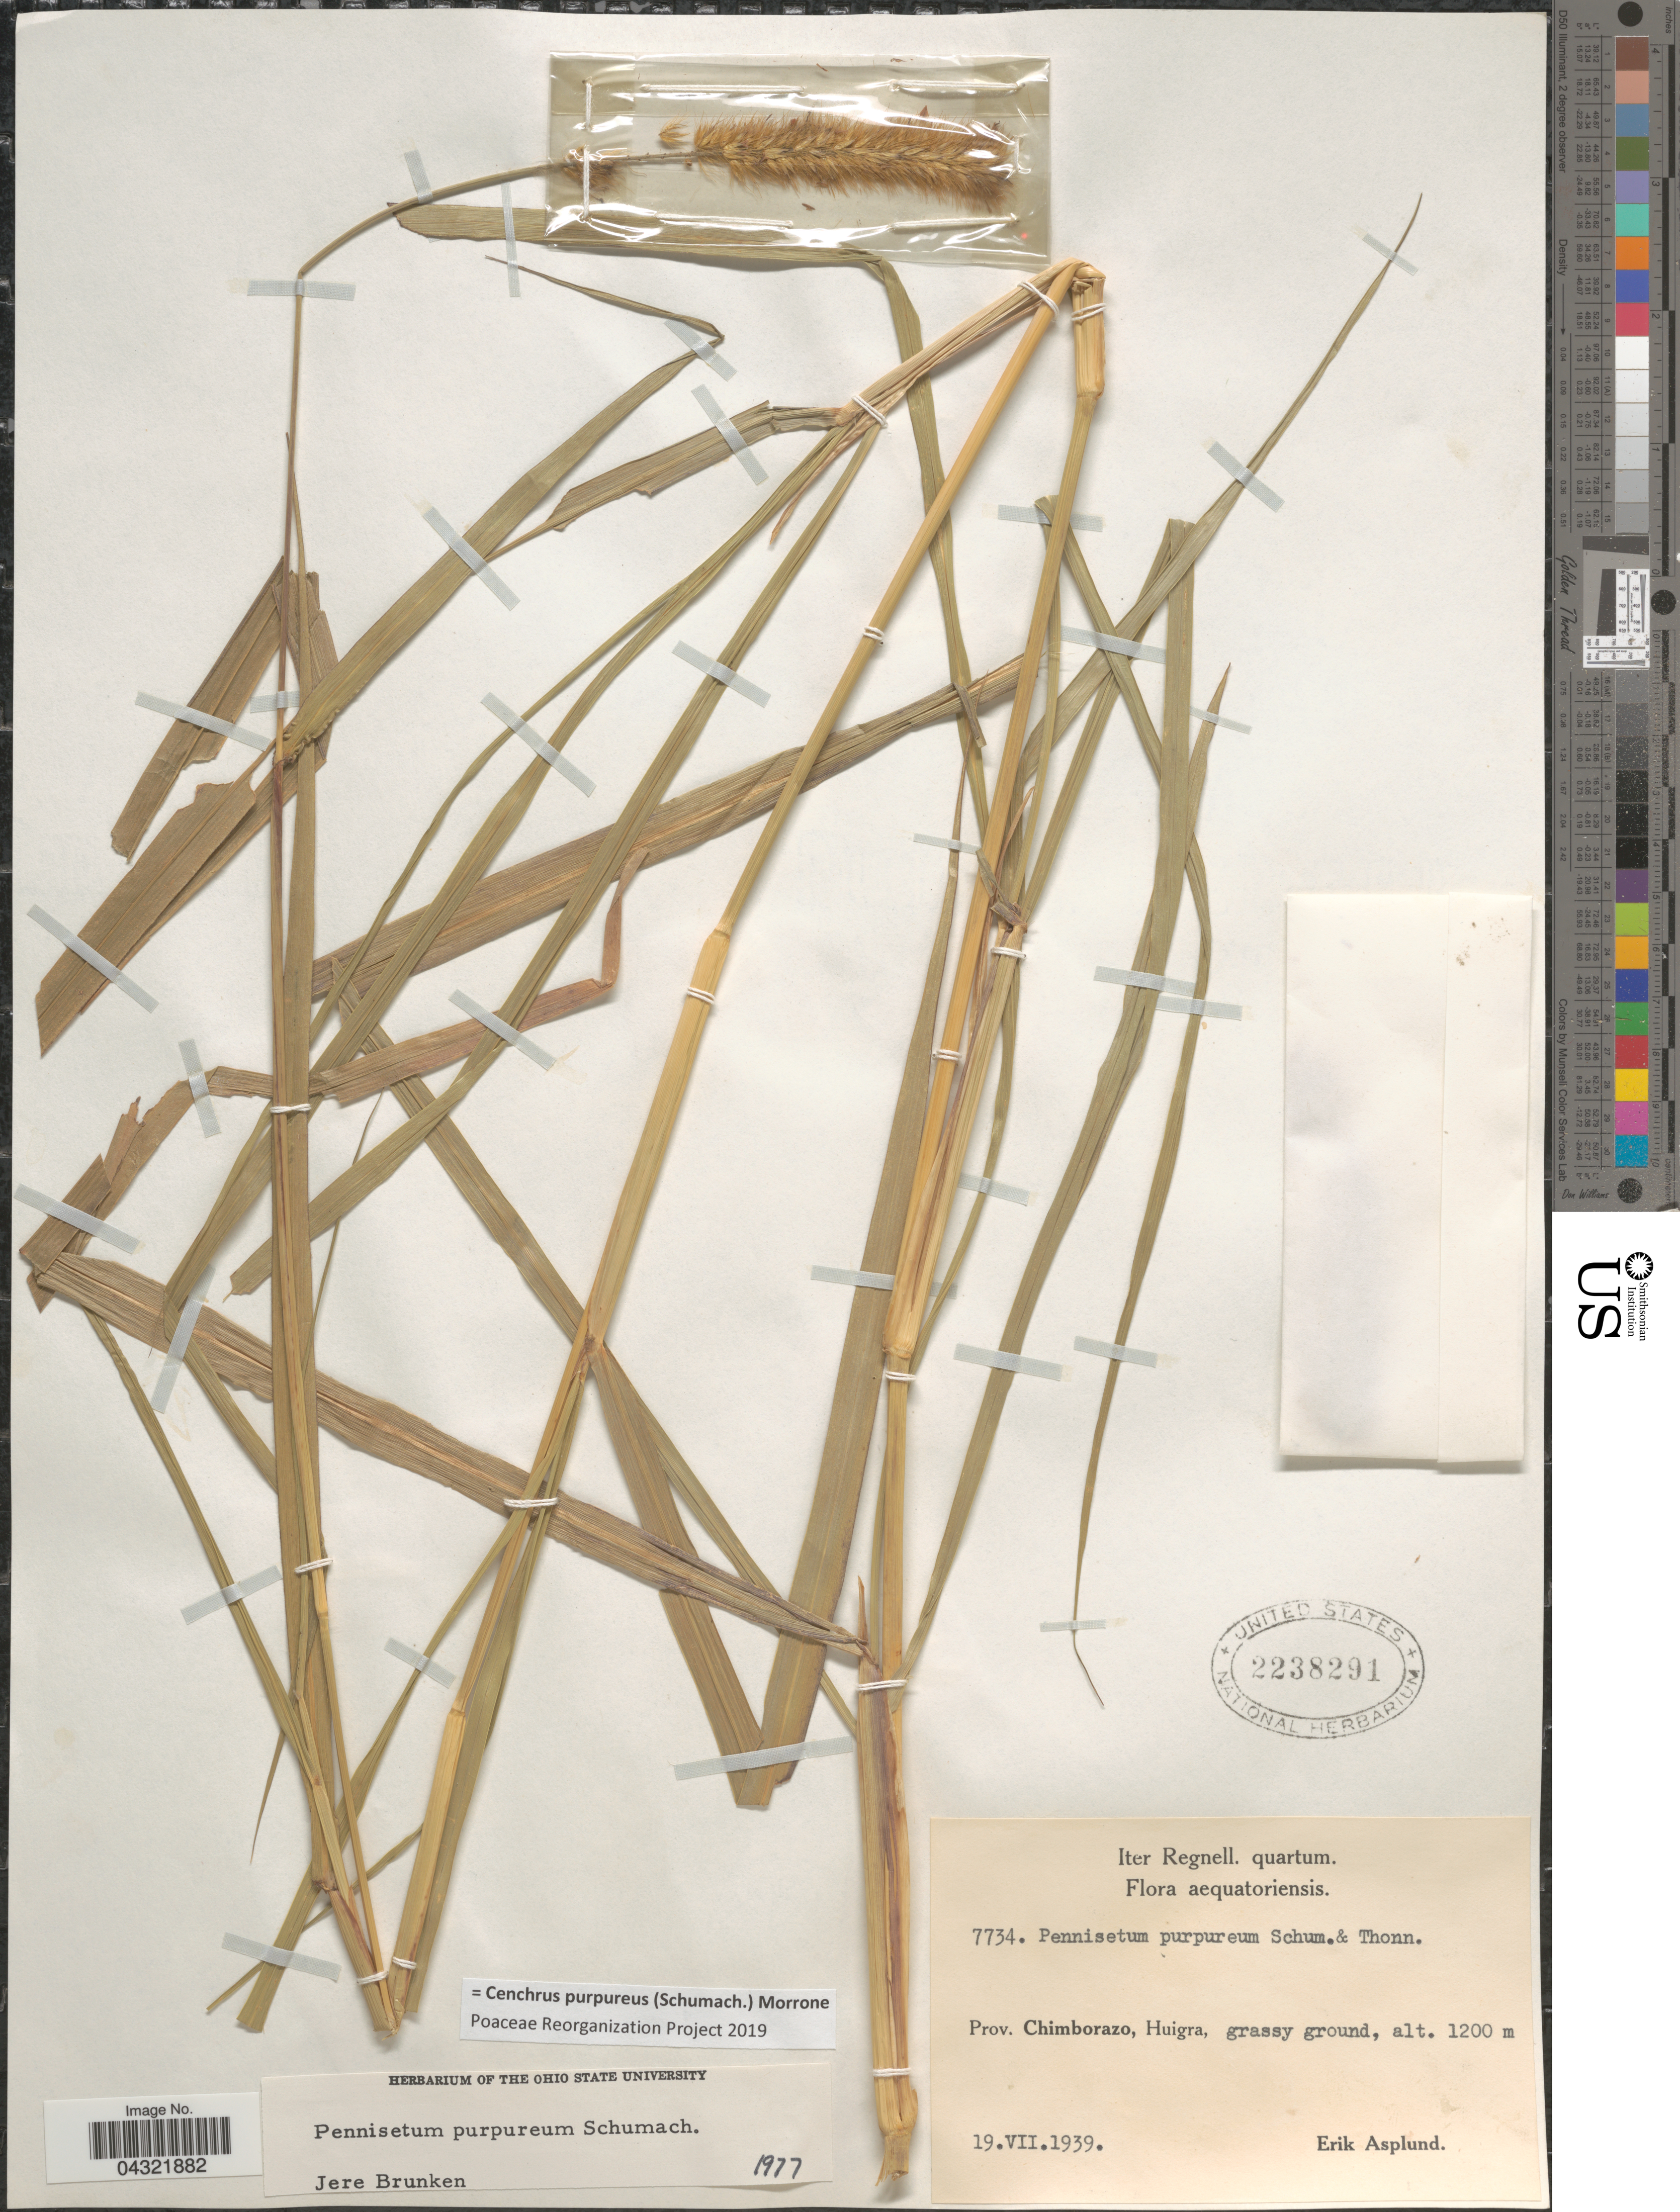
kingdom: Plantae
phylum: Tracheophyta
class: Liliopsida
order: Poales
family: Poaceae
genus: Cenchrus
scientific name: Cenchrus purpureus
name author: (Schumach.) Morrone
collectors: E. Asplund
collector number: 7734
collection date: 1939-07-19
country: Ecuador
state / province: Chimborazo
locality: Iter Regnell. quartum. Aequatoriensis. Huigra, grassy ground.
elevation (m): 1200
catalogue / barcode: US 2238291